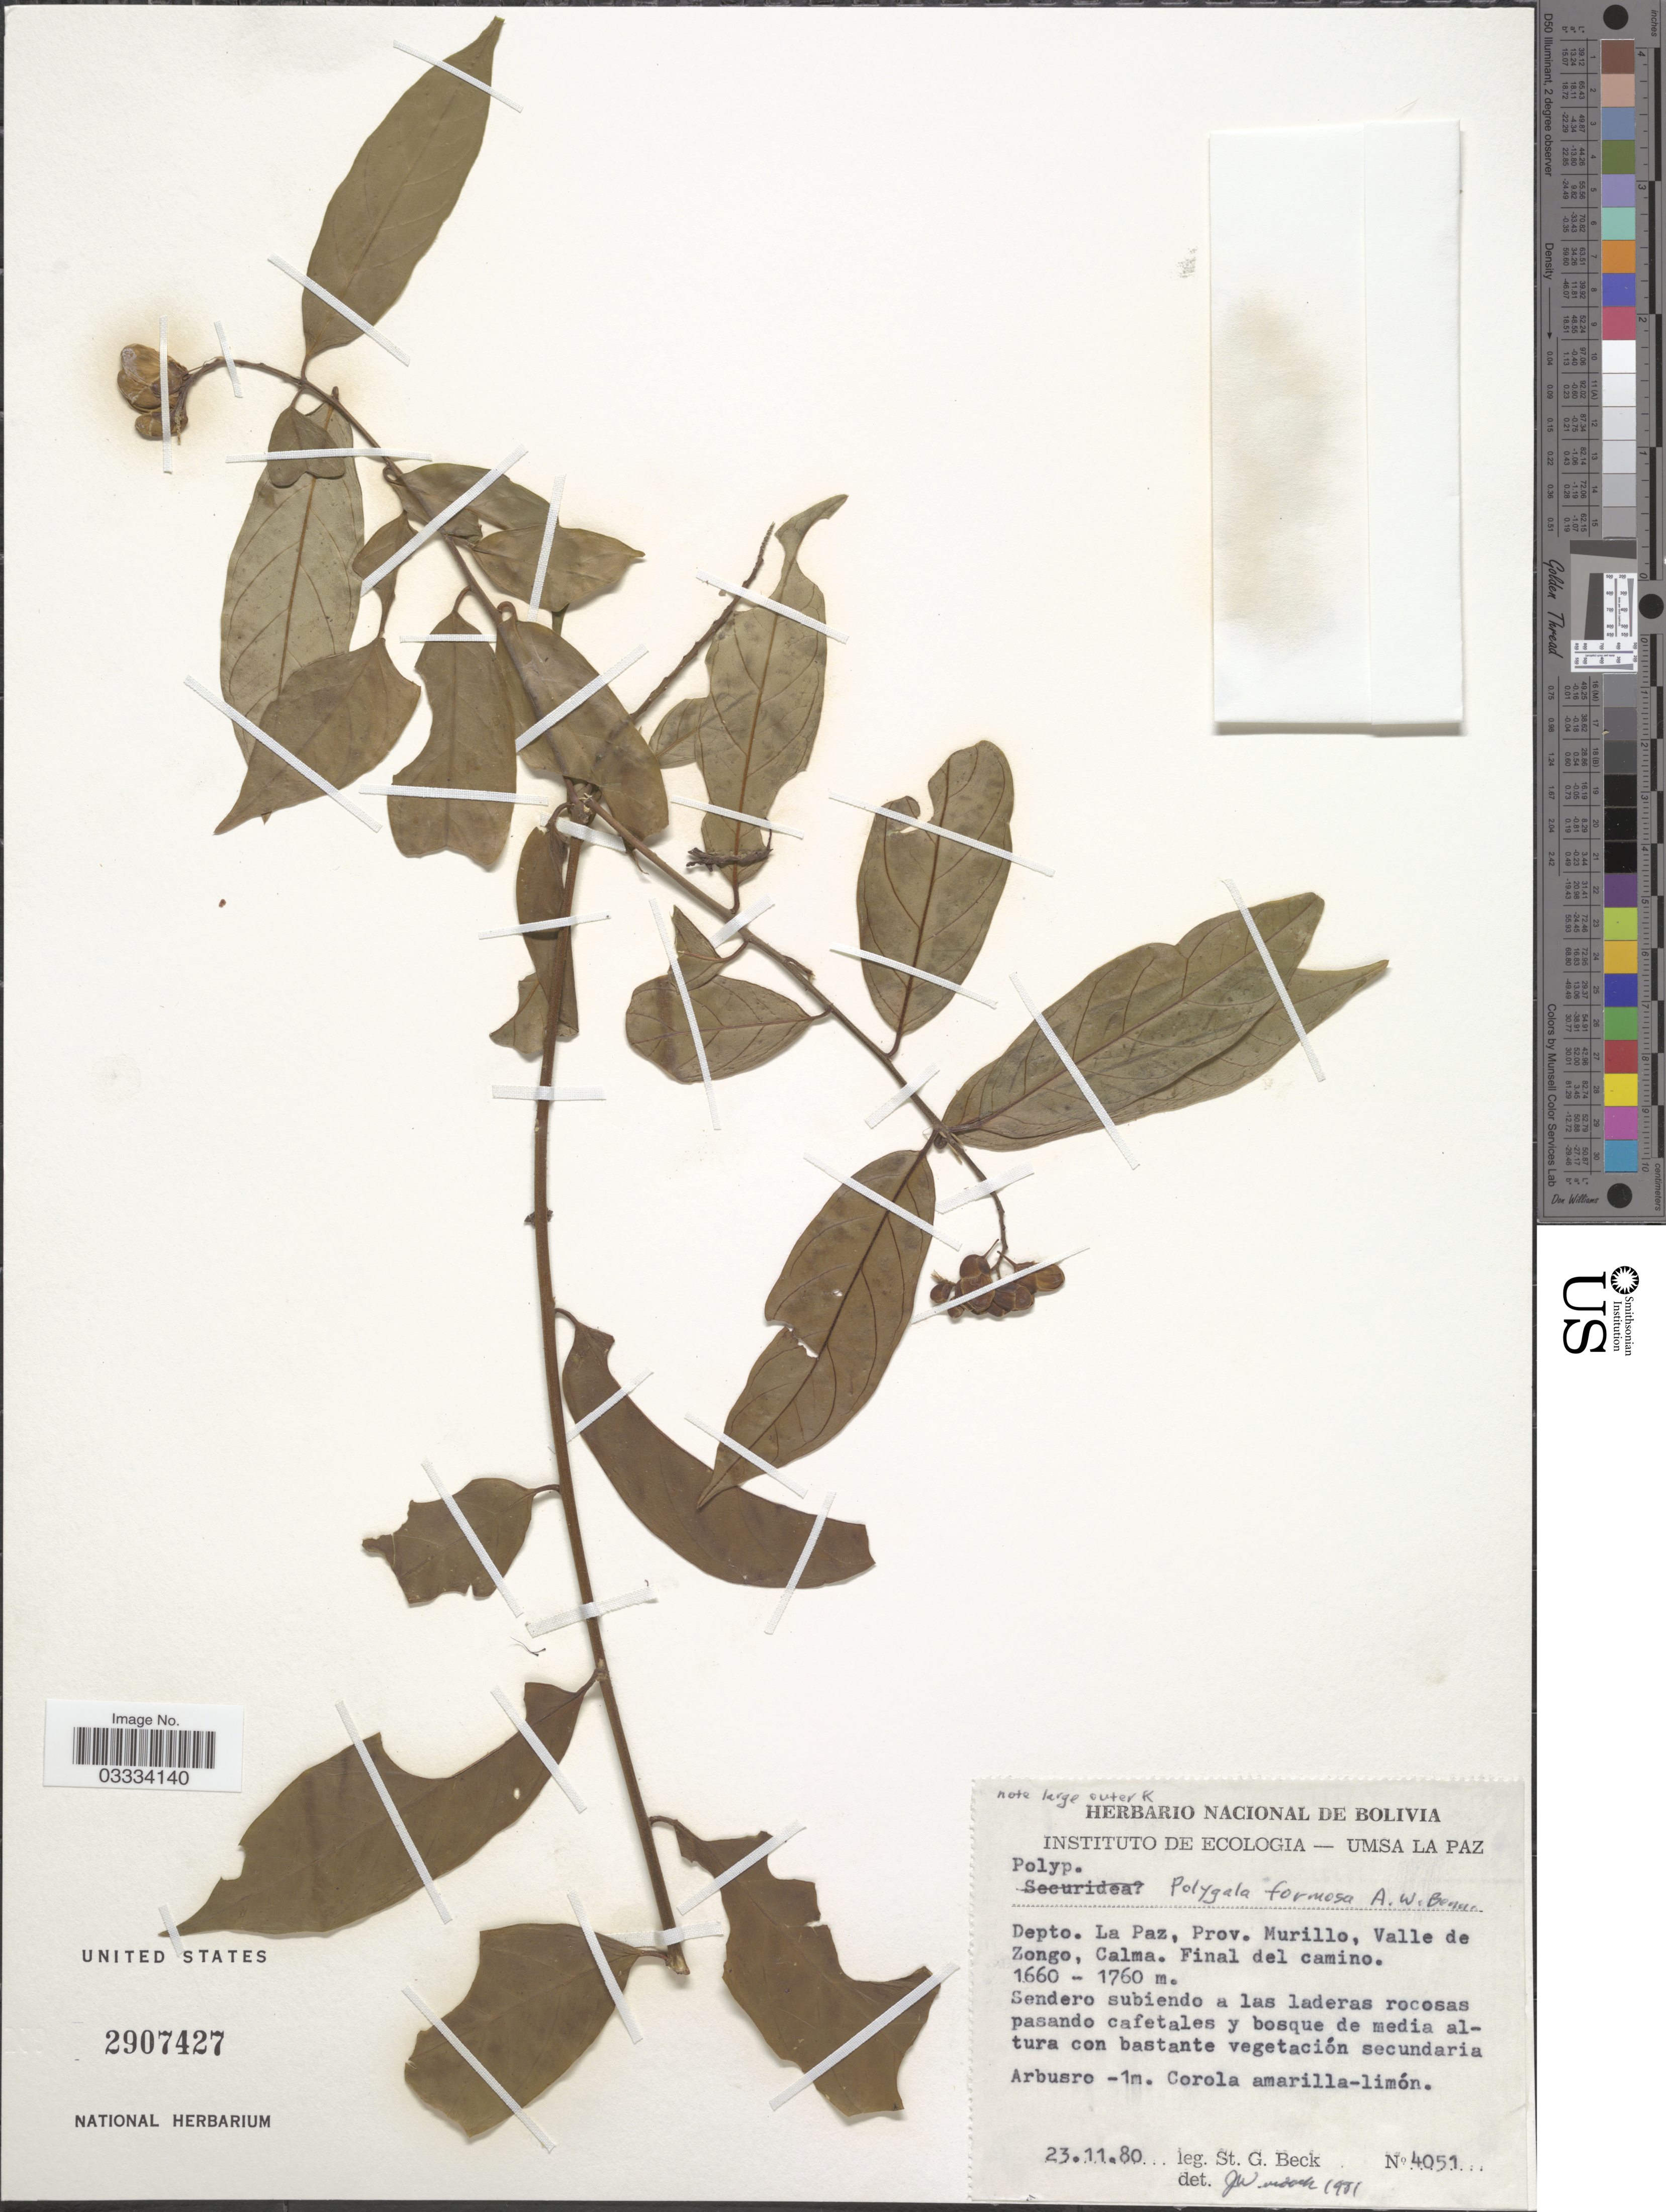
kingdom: Plantae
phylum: Tracheophyta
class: Magnoliopsida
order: Fabales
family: Polygalaceae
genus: Caamembeca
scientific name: Caamembeca andina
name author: (A.W. Benn.) J.F.B. Pastore & Mabb.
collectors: S. G. Beck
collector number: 4051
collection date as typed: Transcribed d/m/y: 23/11/80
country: Bolivia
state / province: La Paz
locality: Depto. La Paz, Prov. Murillo, Valle de Zongo, Calma. Final del camino.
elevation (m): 1660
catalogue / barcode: US 2907427